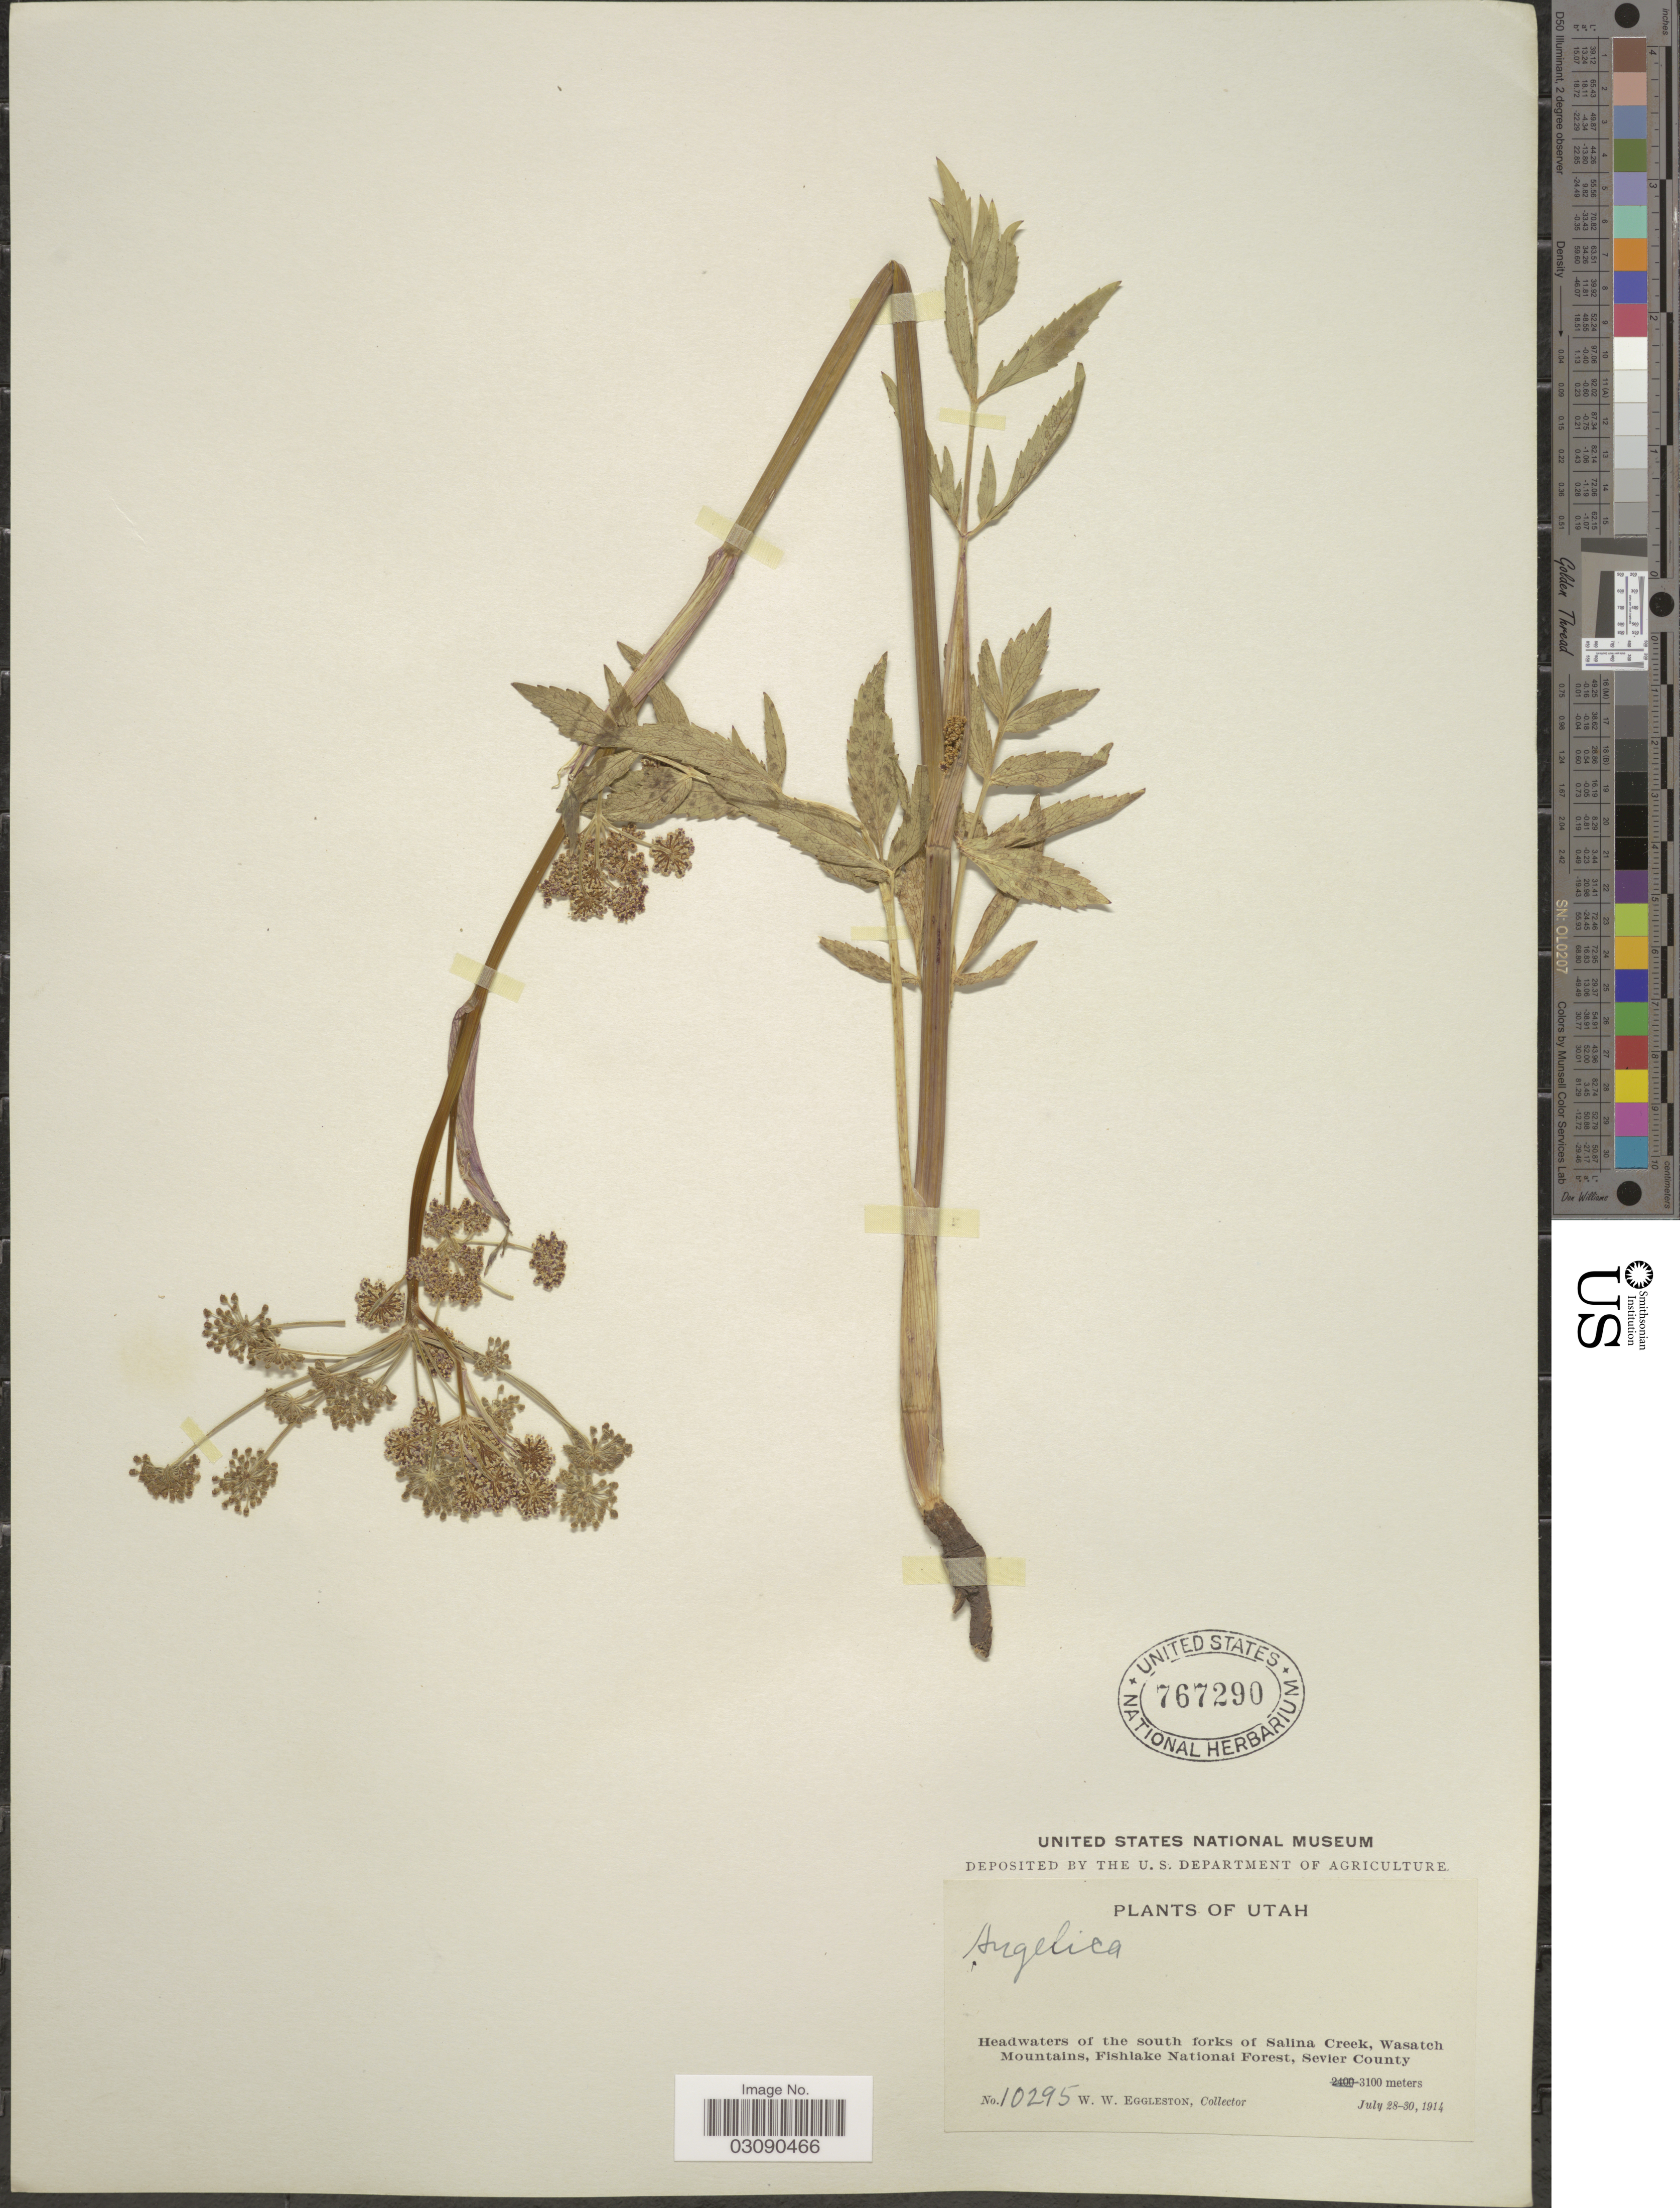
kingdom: Plantae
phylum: Tracheophyta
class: Magnoliopsida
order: Apiales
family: Apiaceae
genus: Angelica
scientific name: Angelica pinnata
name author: S. Watson in C. King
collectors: W. W. Eggleston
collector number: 10295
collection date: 1914-07-28/1914-07-30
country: United States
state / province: Utah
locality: Headwaters of the south forks of Salina Creek, Wasatch Mountains, Fishlake National Forest, Sevier County.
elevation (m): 3100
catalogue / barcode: US 767290